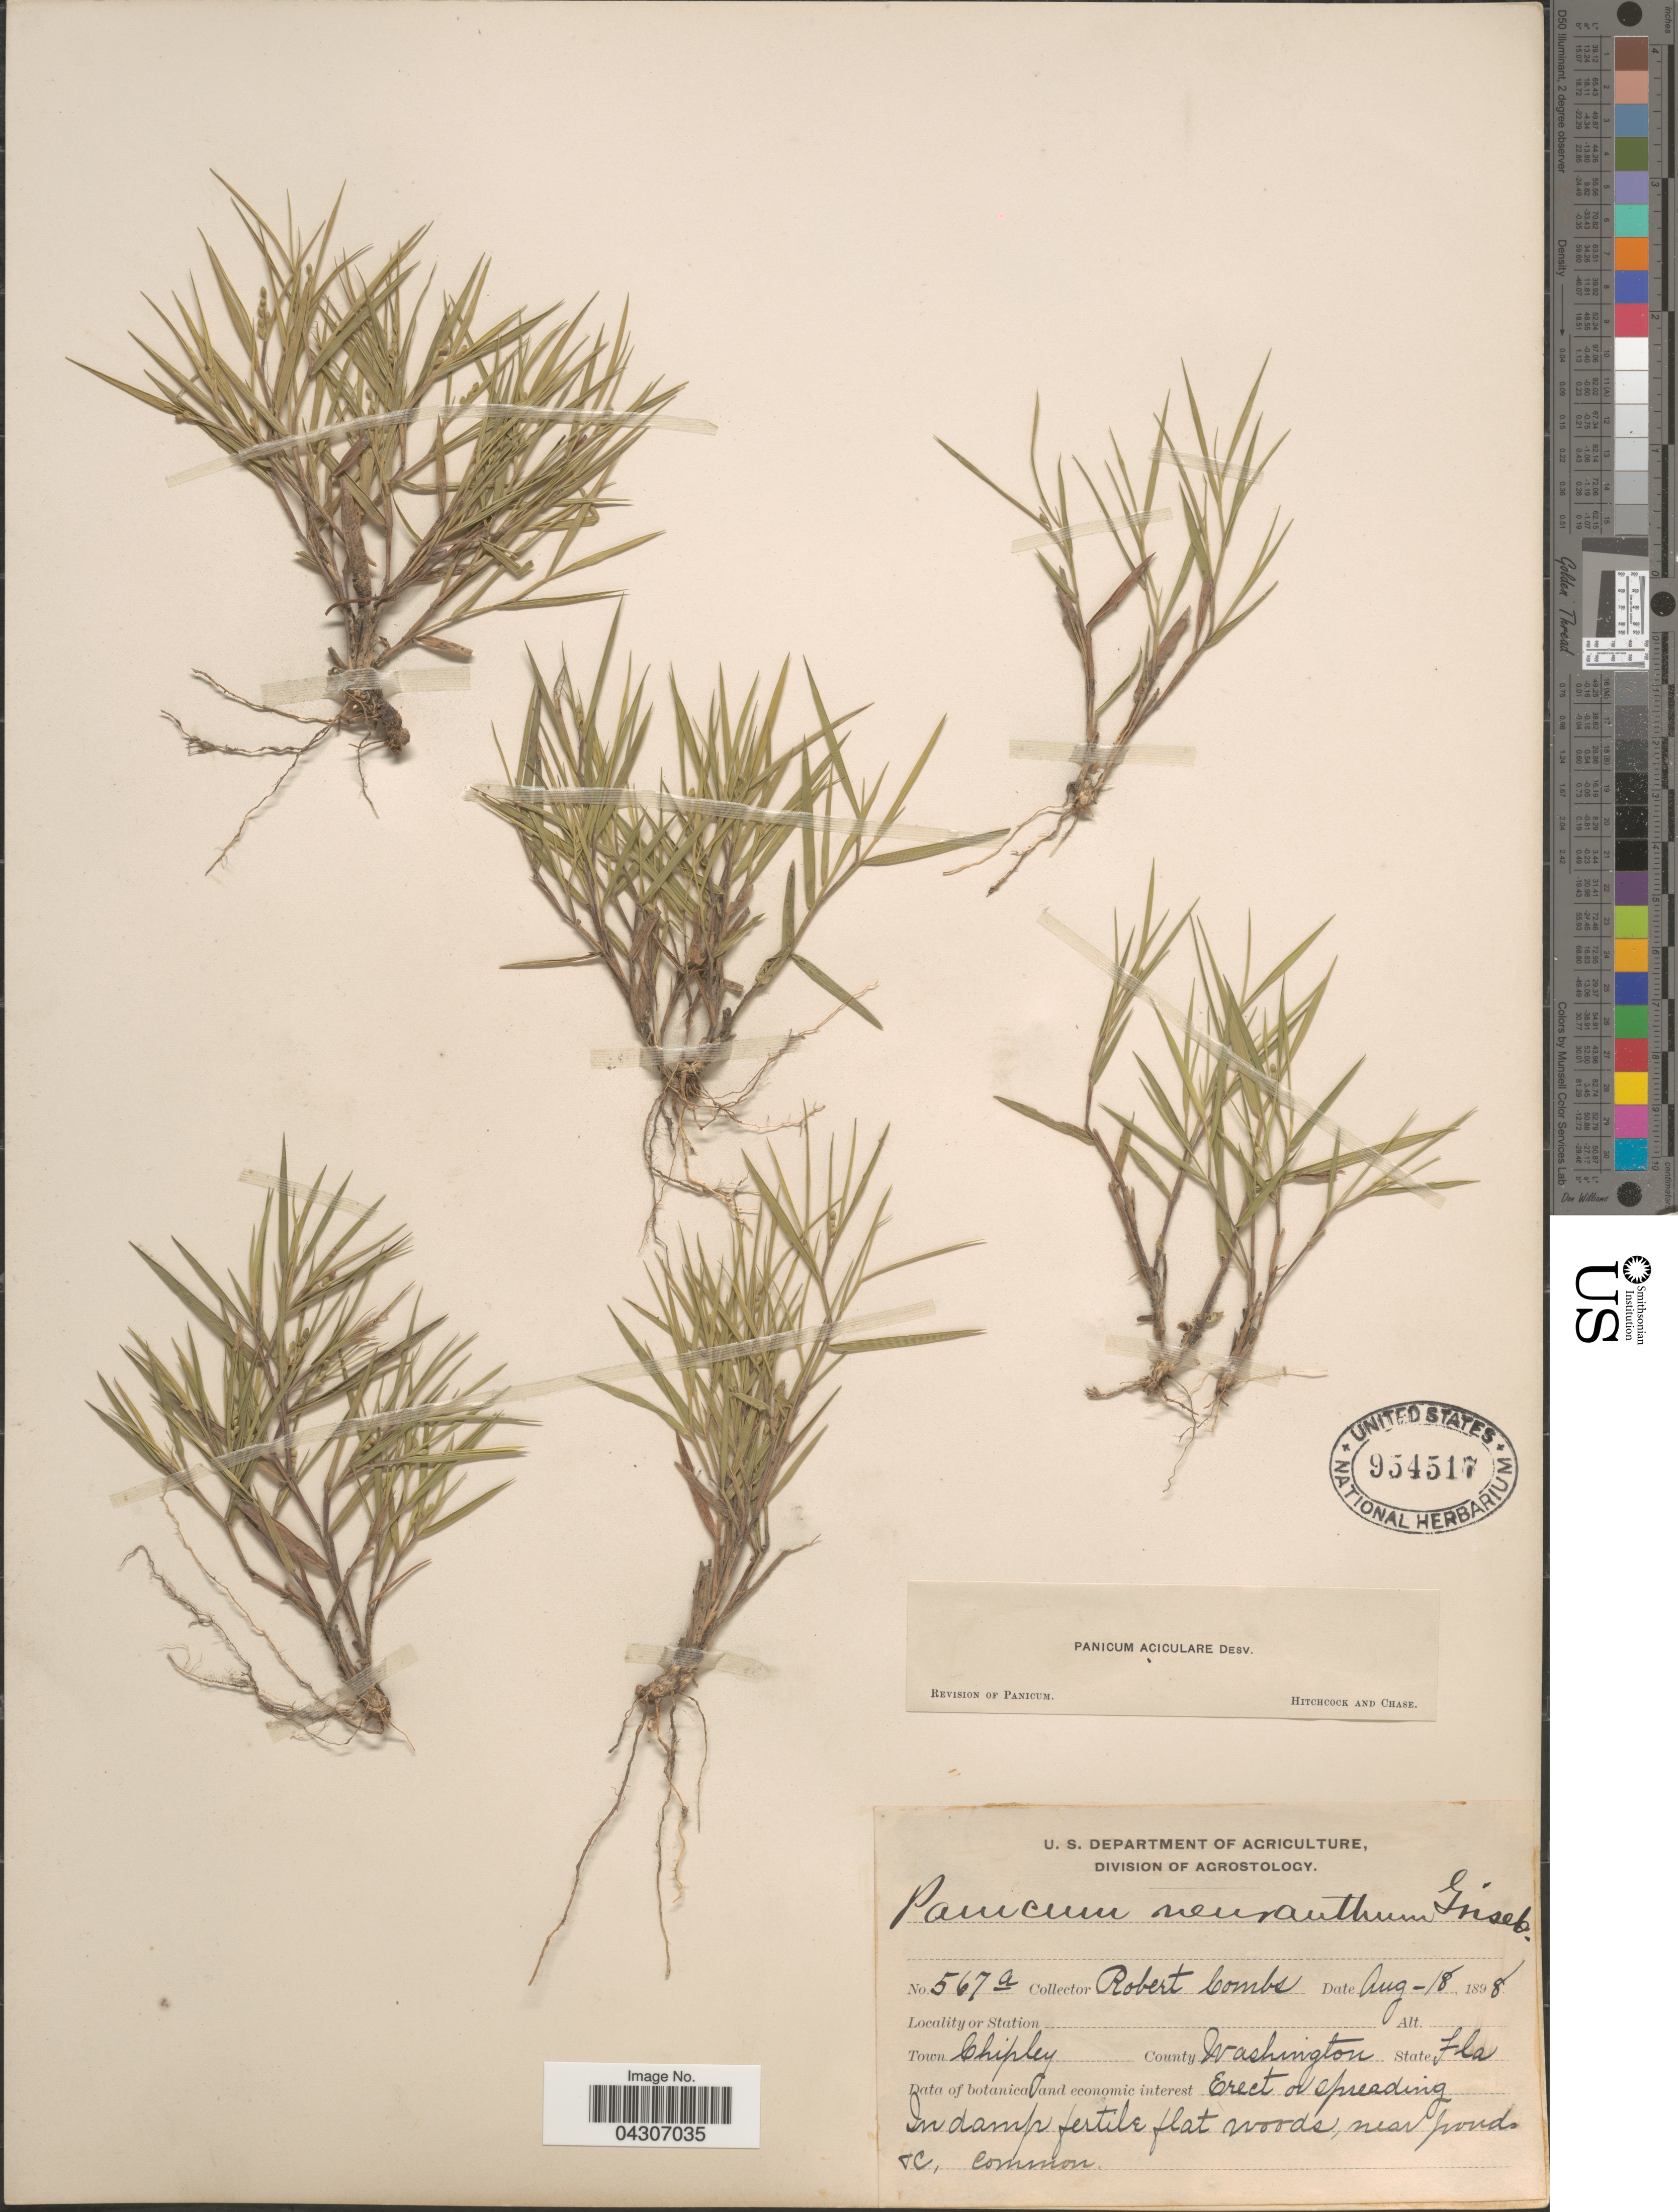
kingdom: Plantae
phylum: Tracheophyta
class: Liliopsida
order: Poales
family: Poaceae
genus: Dichanthelium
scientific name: Dichanthelium aciculare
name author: (Desv. ex Poir.) Gould & C.A. Clark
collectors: R. Combs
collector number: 567a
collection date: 1898-08-18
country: United States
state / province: Florida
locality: Town Chipley. County Washington.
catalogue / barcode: US 954517